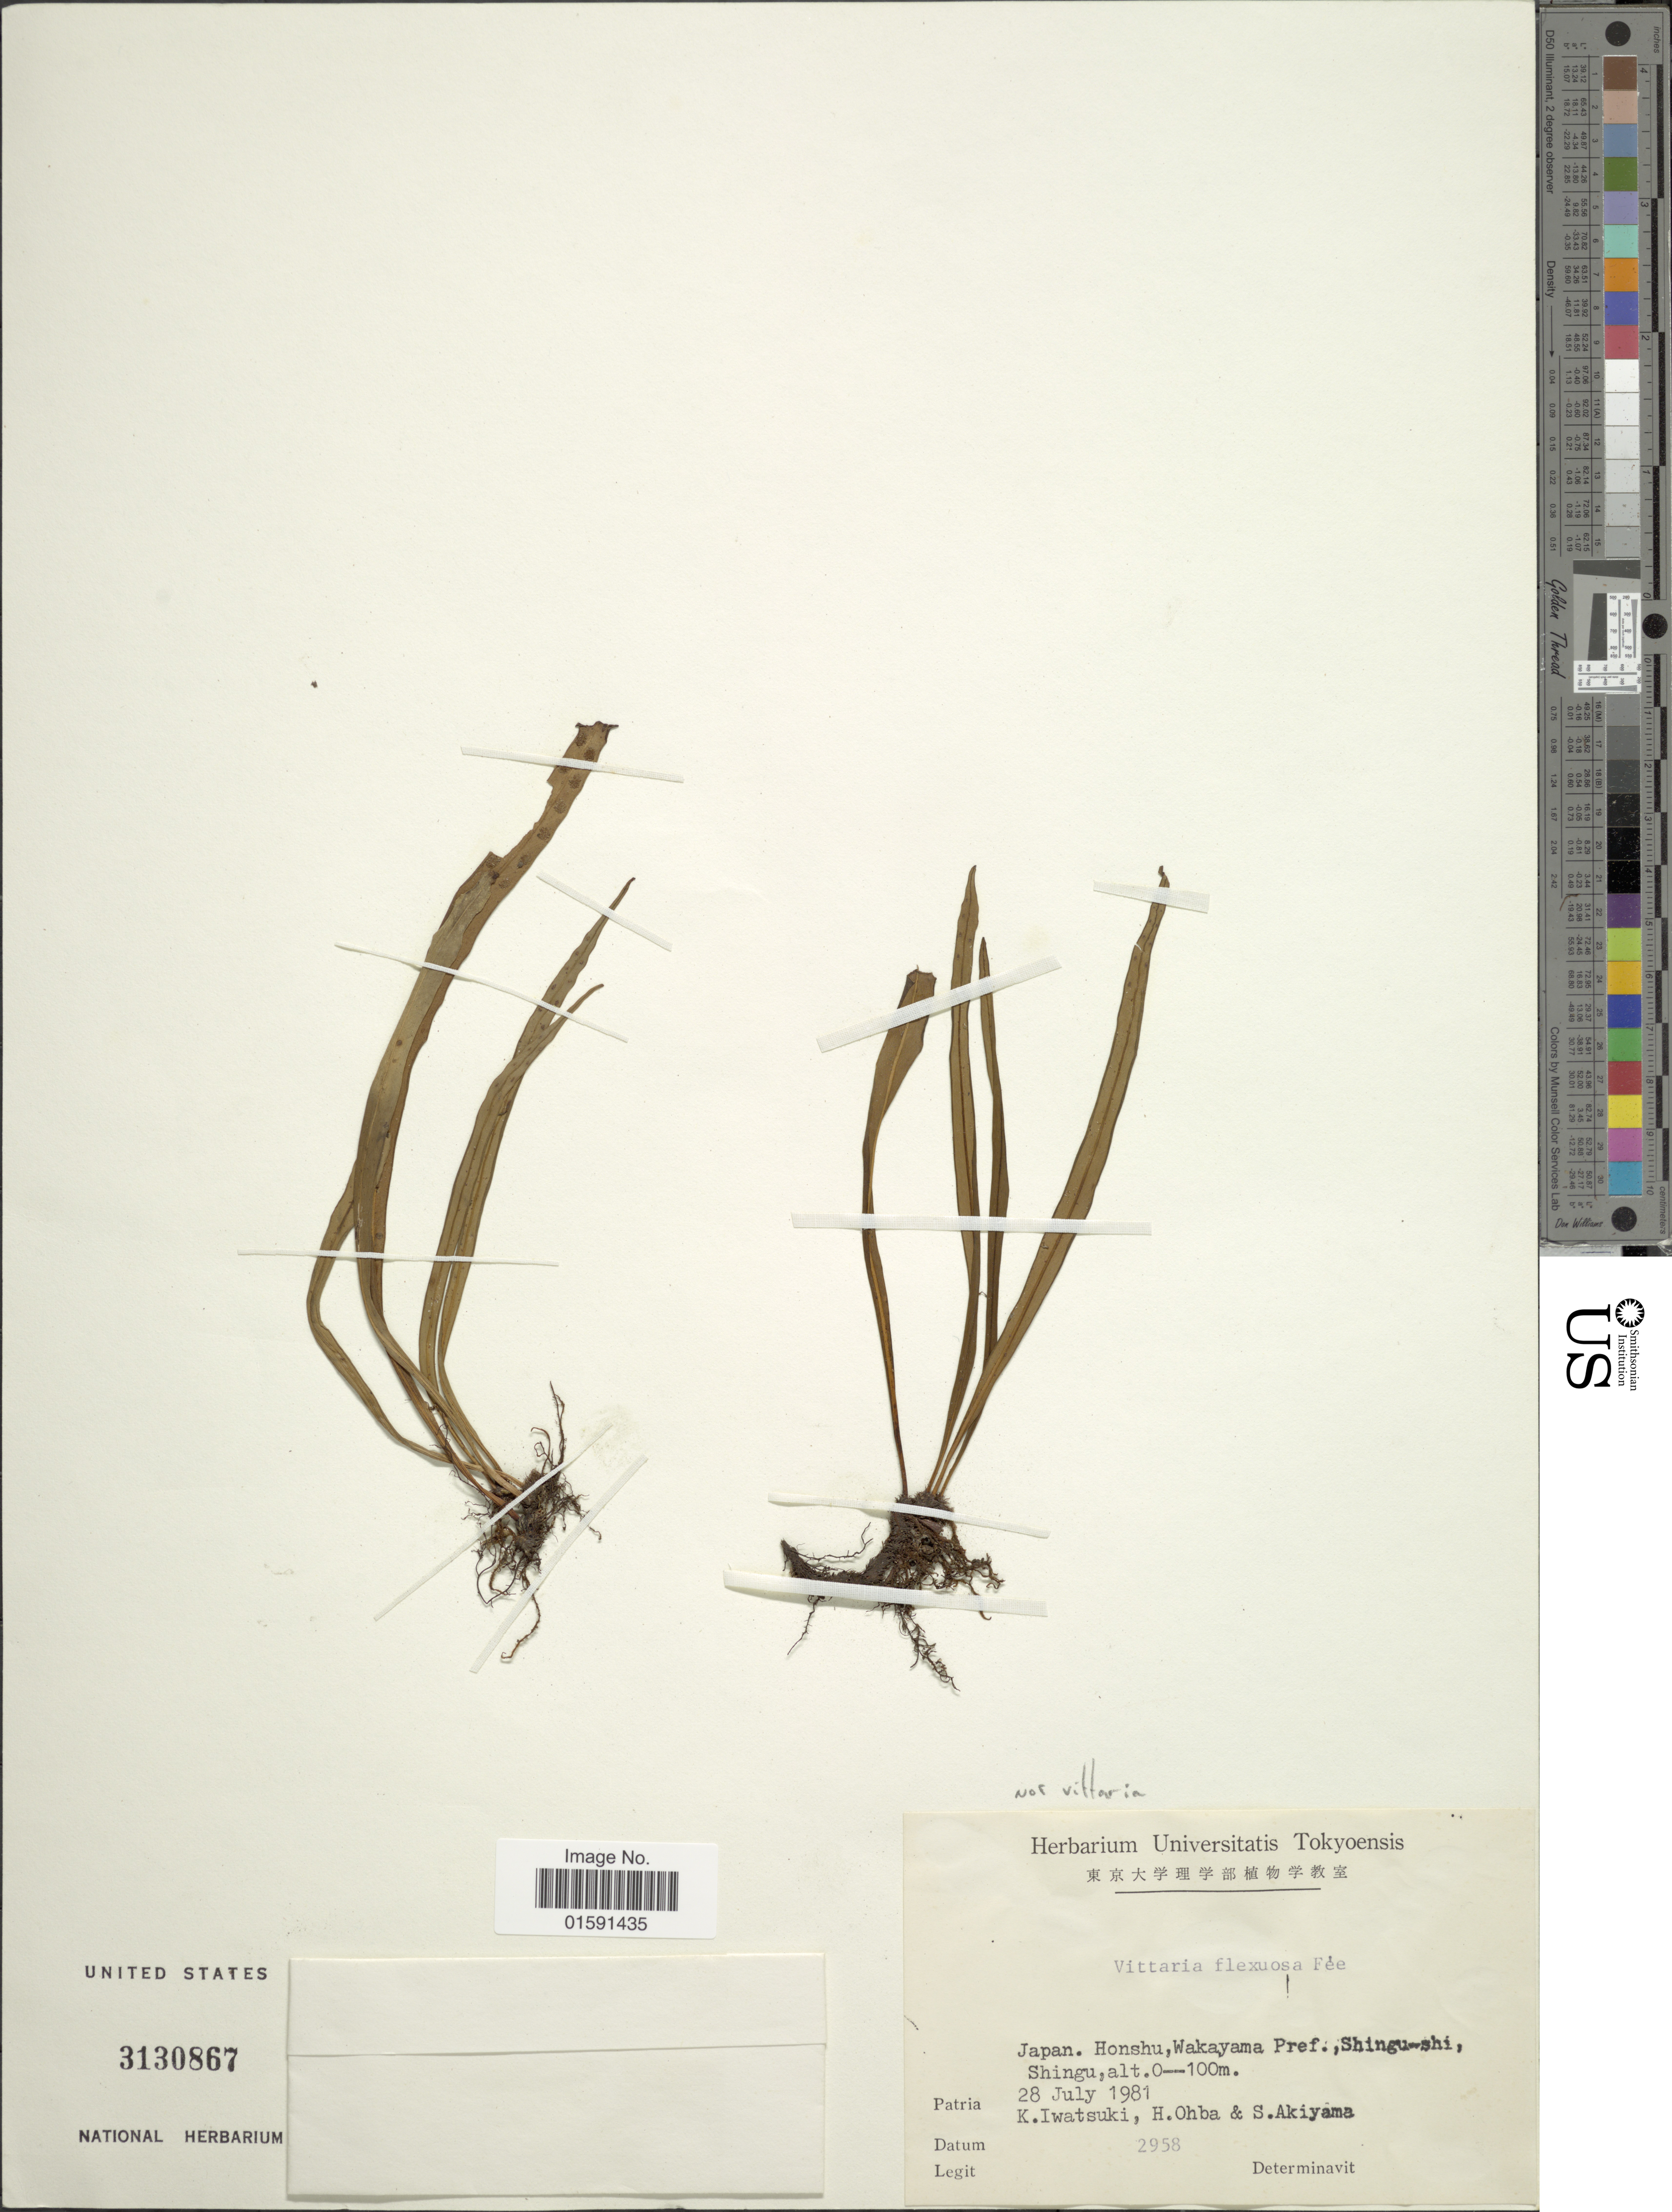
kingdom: Plantae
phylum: Tracheophyta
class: Polypodiopsida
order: Polypodiales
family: Polypodiaceae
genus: Selliguea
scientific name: Selliguea sp.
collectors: K. Iwatsuki, H. Ohba & Shinobu Akiyama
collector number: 2958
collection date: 1981-07-28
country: Japan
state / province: Wakayama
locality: Japan. Honshu, Wakayama Pref., Shingu-shi, Shingu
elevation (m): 0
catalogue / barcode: US 3130867